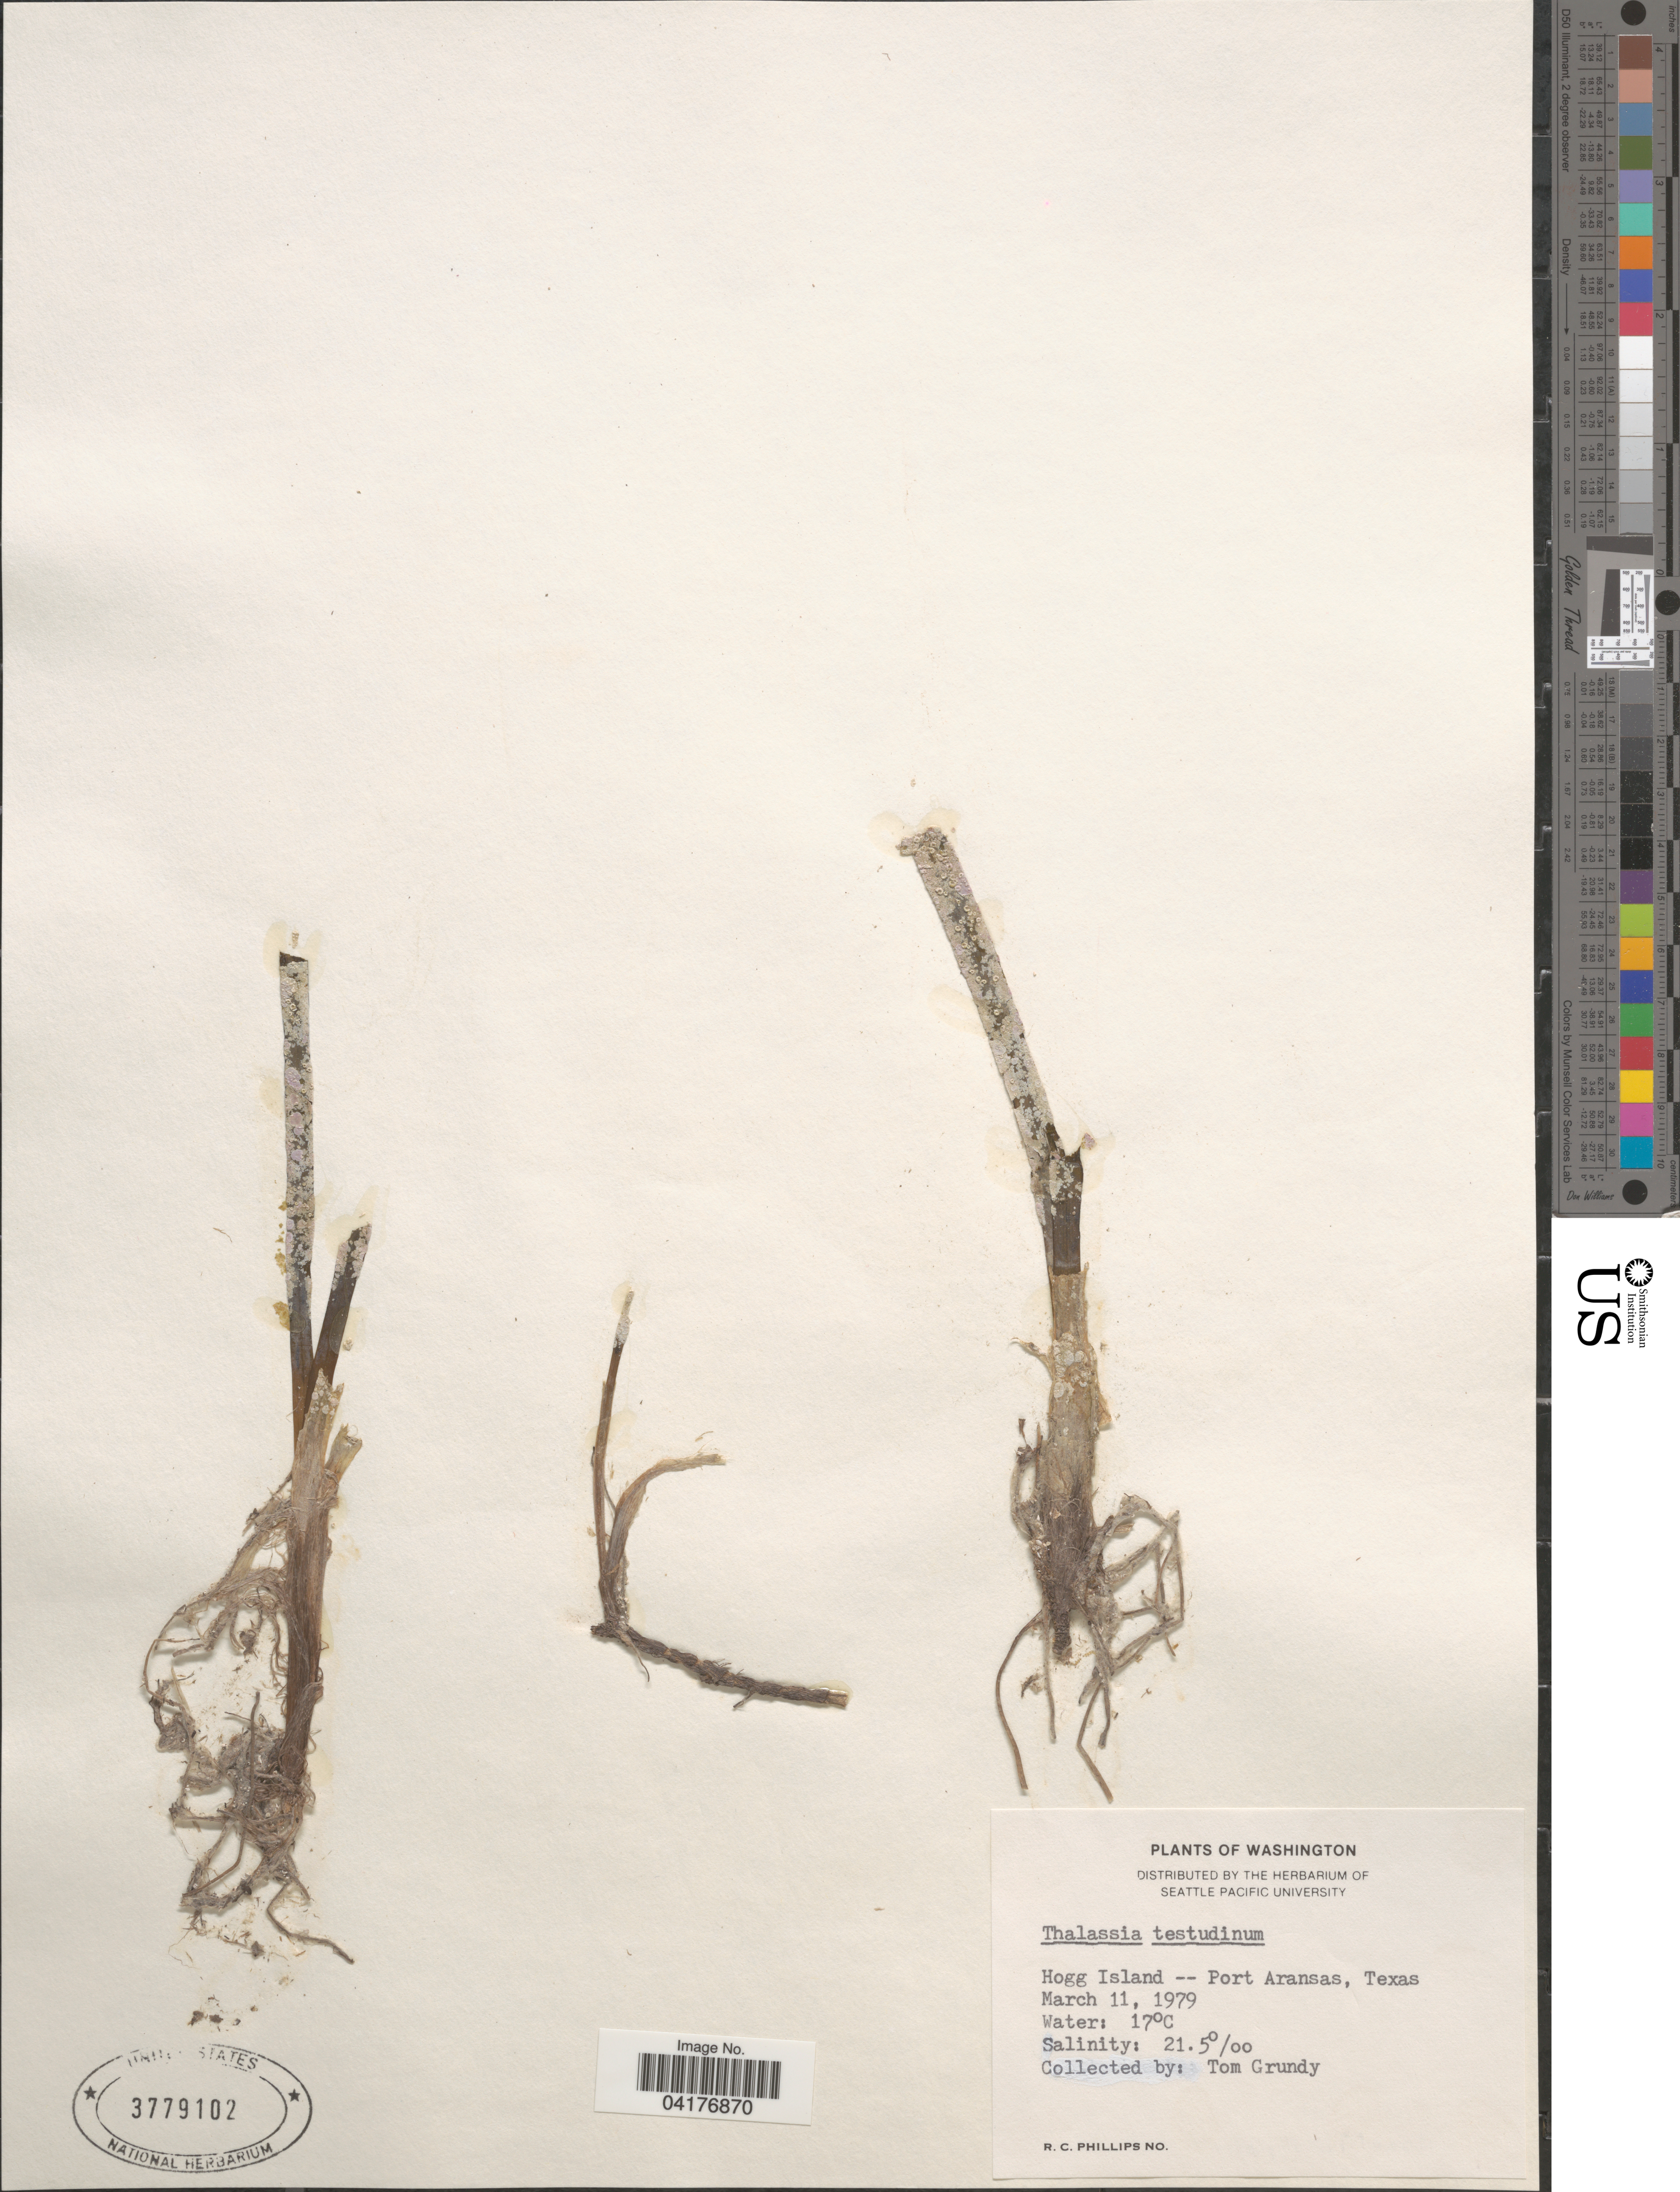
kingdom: Plantae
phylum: Tracheophyta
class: Liliopsida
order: Alismatales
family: Hydrocharitaceae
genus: Thalassia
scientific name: Thalassia testudinum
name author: Banks & Sol. ex K.D. Koenig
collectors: T. Grundy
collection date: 1979-03-11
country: United States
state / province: Texas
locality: Hogg Island -- Port Aransas.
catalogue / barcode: US 3779102